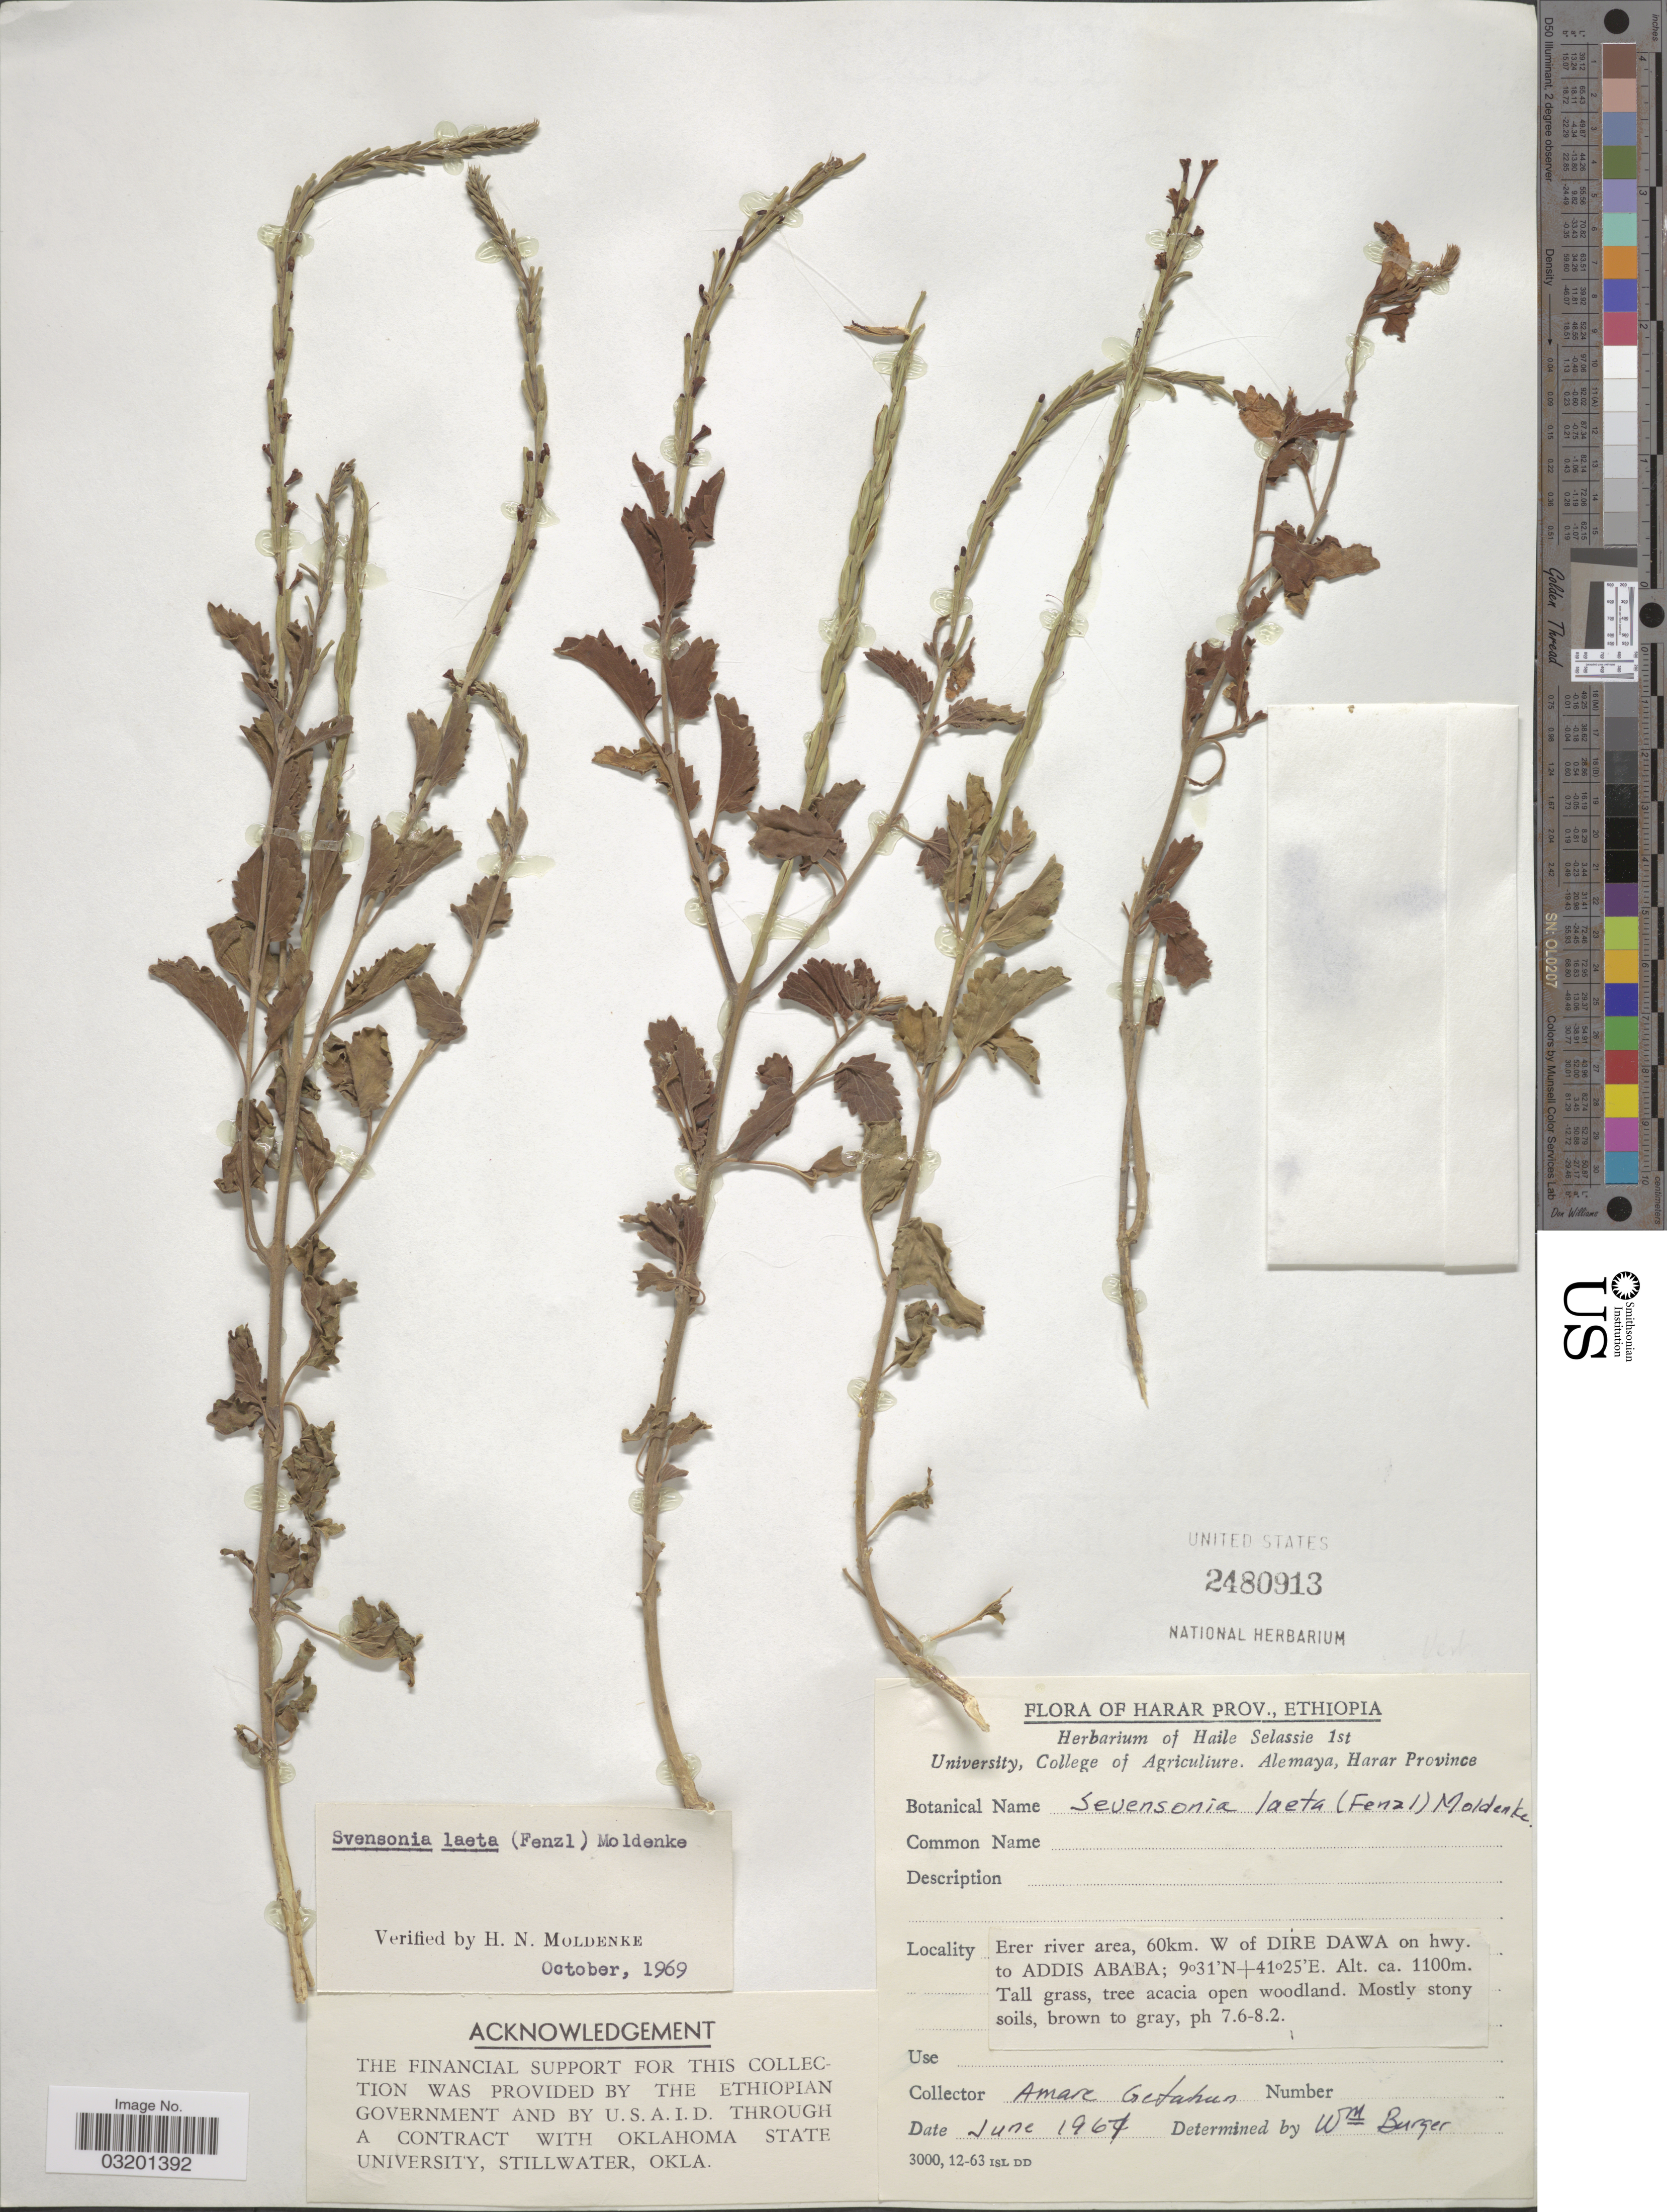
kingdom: Plantae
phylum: Tracheophyta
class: Magnoliopsida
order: Lamiales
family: Verbenaceae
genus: Chascanum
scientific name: Chascanum laetum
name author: Fenzl ex Walpers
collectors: A. Getahun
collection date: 1967-06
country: Ethiopia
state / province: Addis Ababa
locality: Harar Prov., Erer river area, 60km. W of Dire Dawa on hwy. to Addis Ababa.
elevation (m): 1100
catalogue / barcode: US 2480913